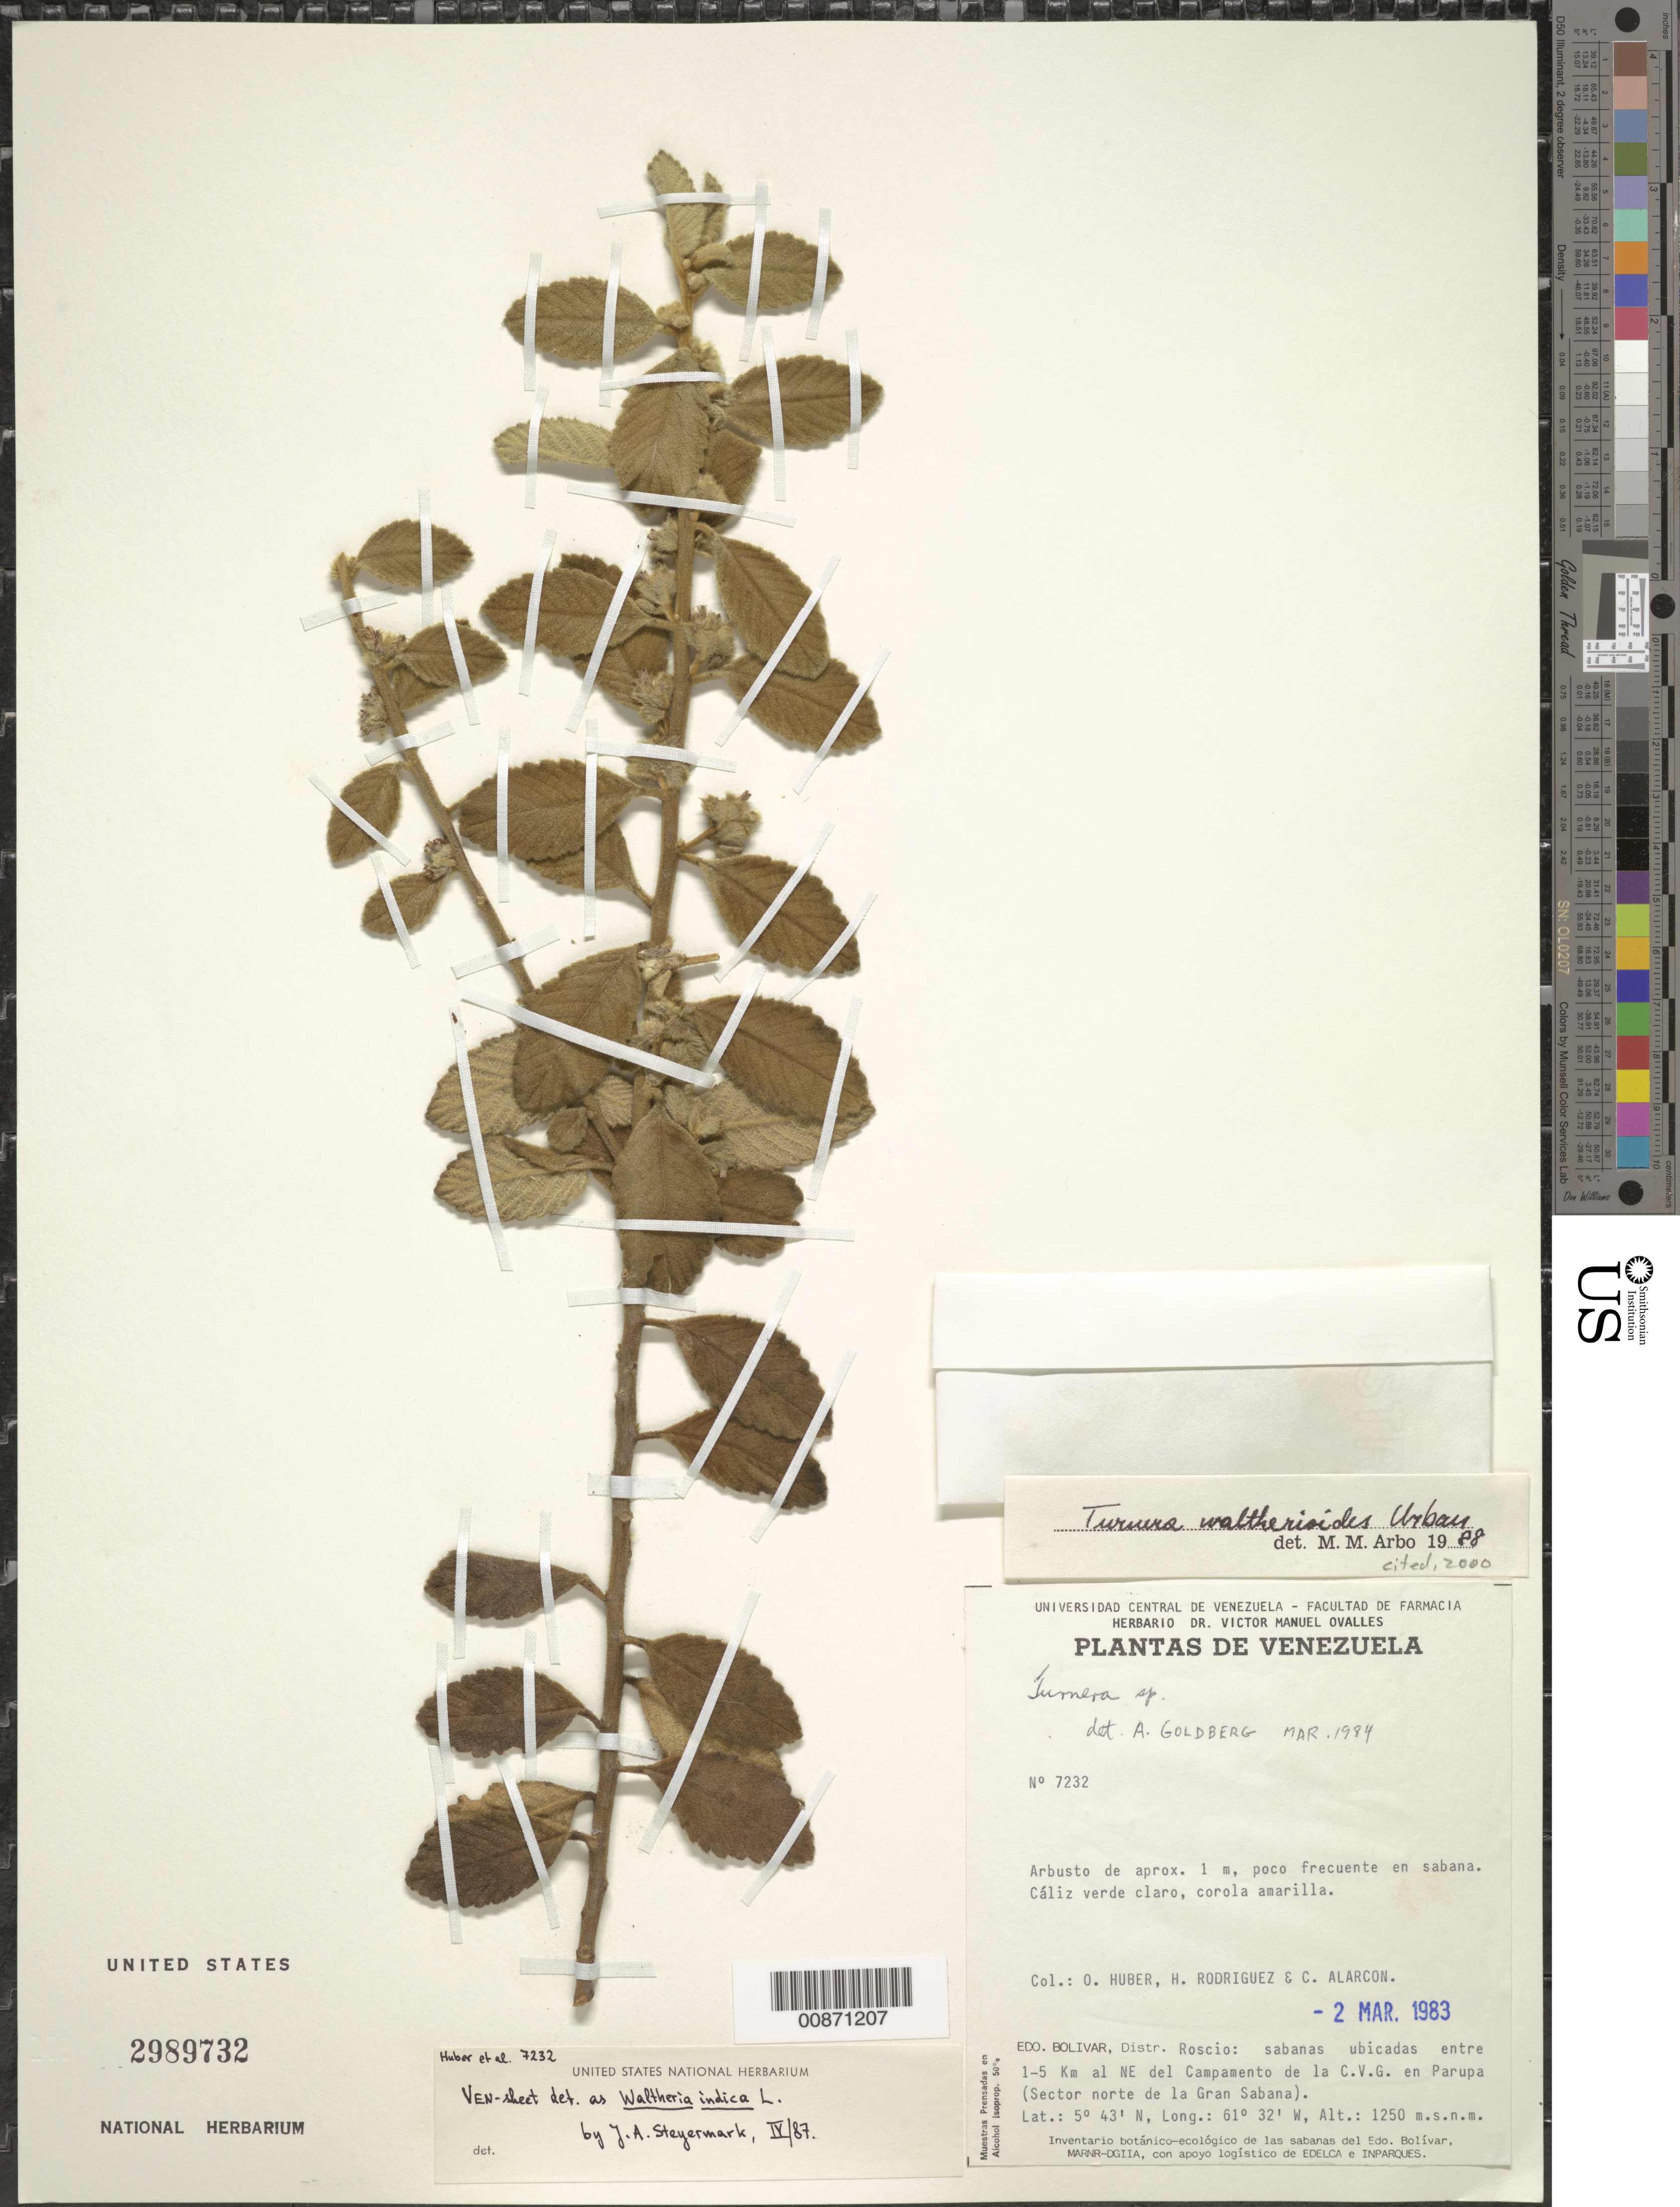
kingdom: Plantae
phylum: Tracheophyta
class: Magnoliopsida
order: Malpighiales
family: Turneraceae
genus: Oxossia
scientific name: Oxossia waltherioides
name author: (Urb.) L. Rocha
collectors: O. Huber, H. Rodriguez & C. Alarcon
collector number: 7232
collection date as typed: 2-Mar-83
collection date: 1983-03-02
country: Venezuela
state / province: Bolívar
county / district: Roscio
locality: Campamento de la C.V.G. en Parupa, 1-5 km NE (sector norte de la Gran Sabana)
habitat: Sabana; sabanas ubicadas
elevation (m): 1250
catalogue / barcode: US 2989732